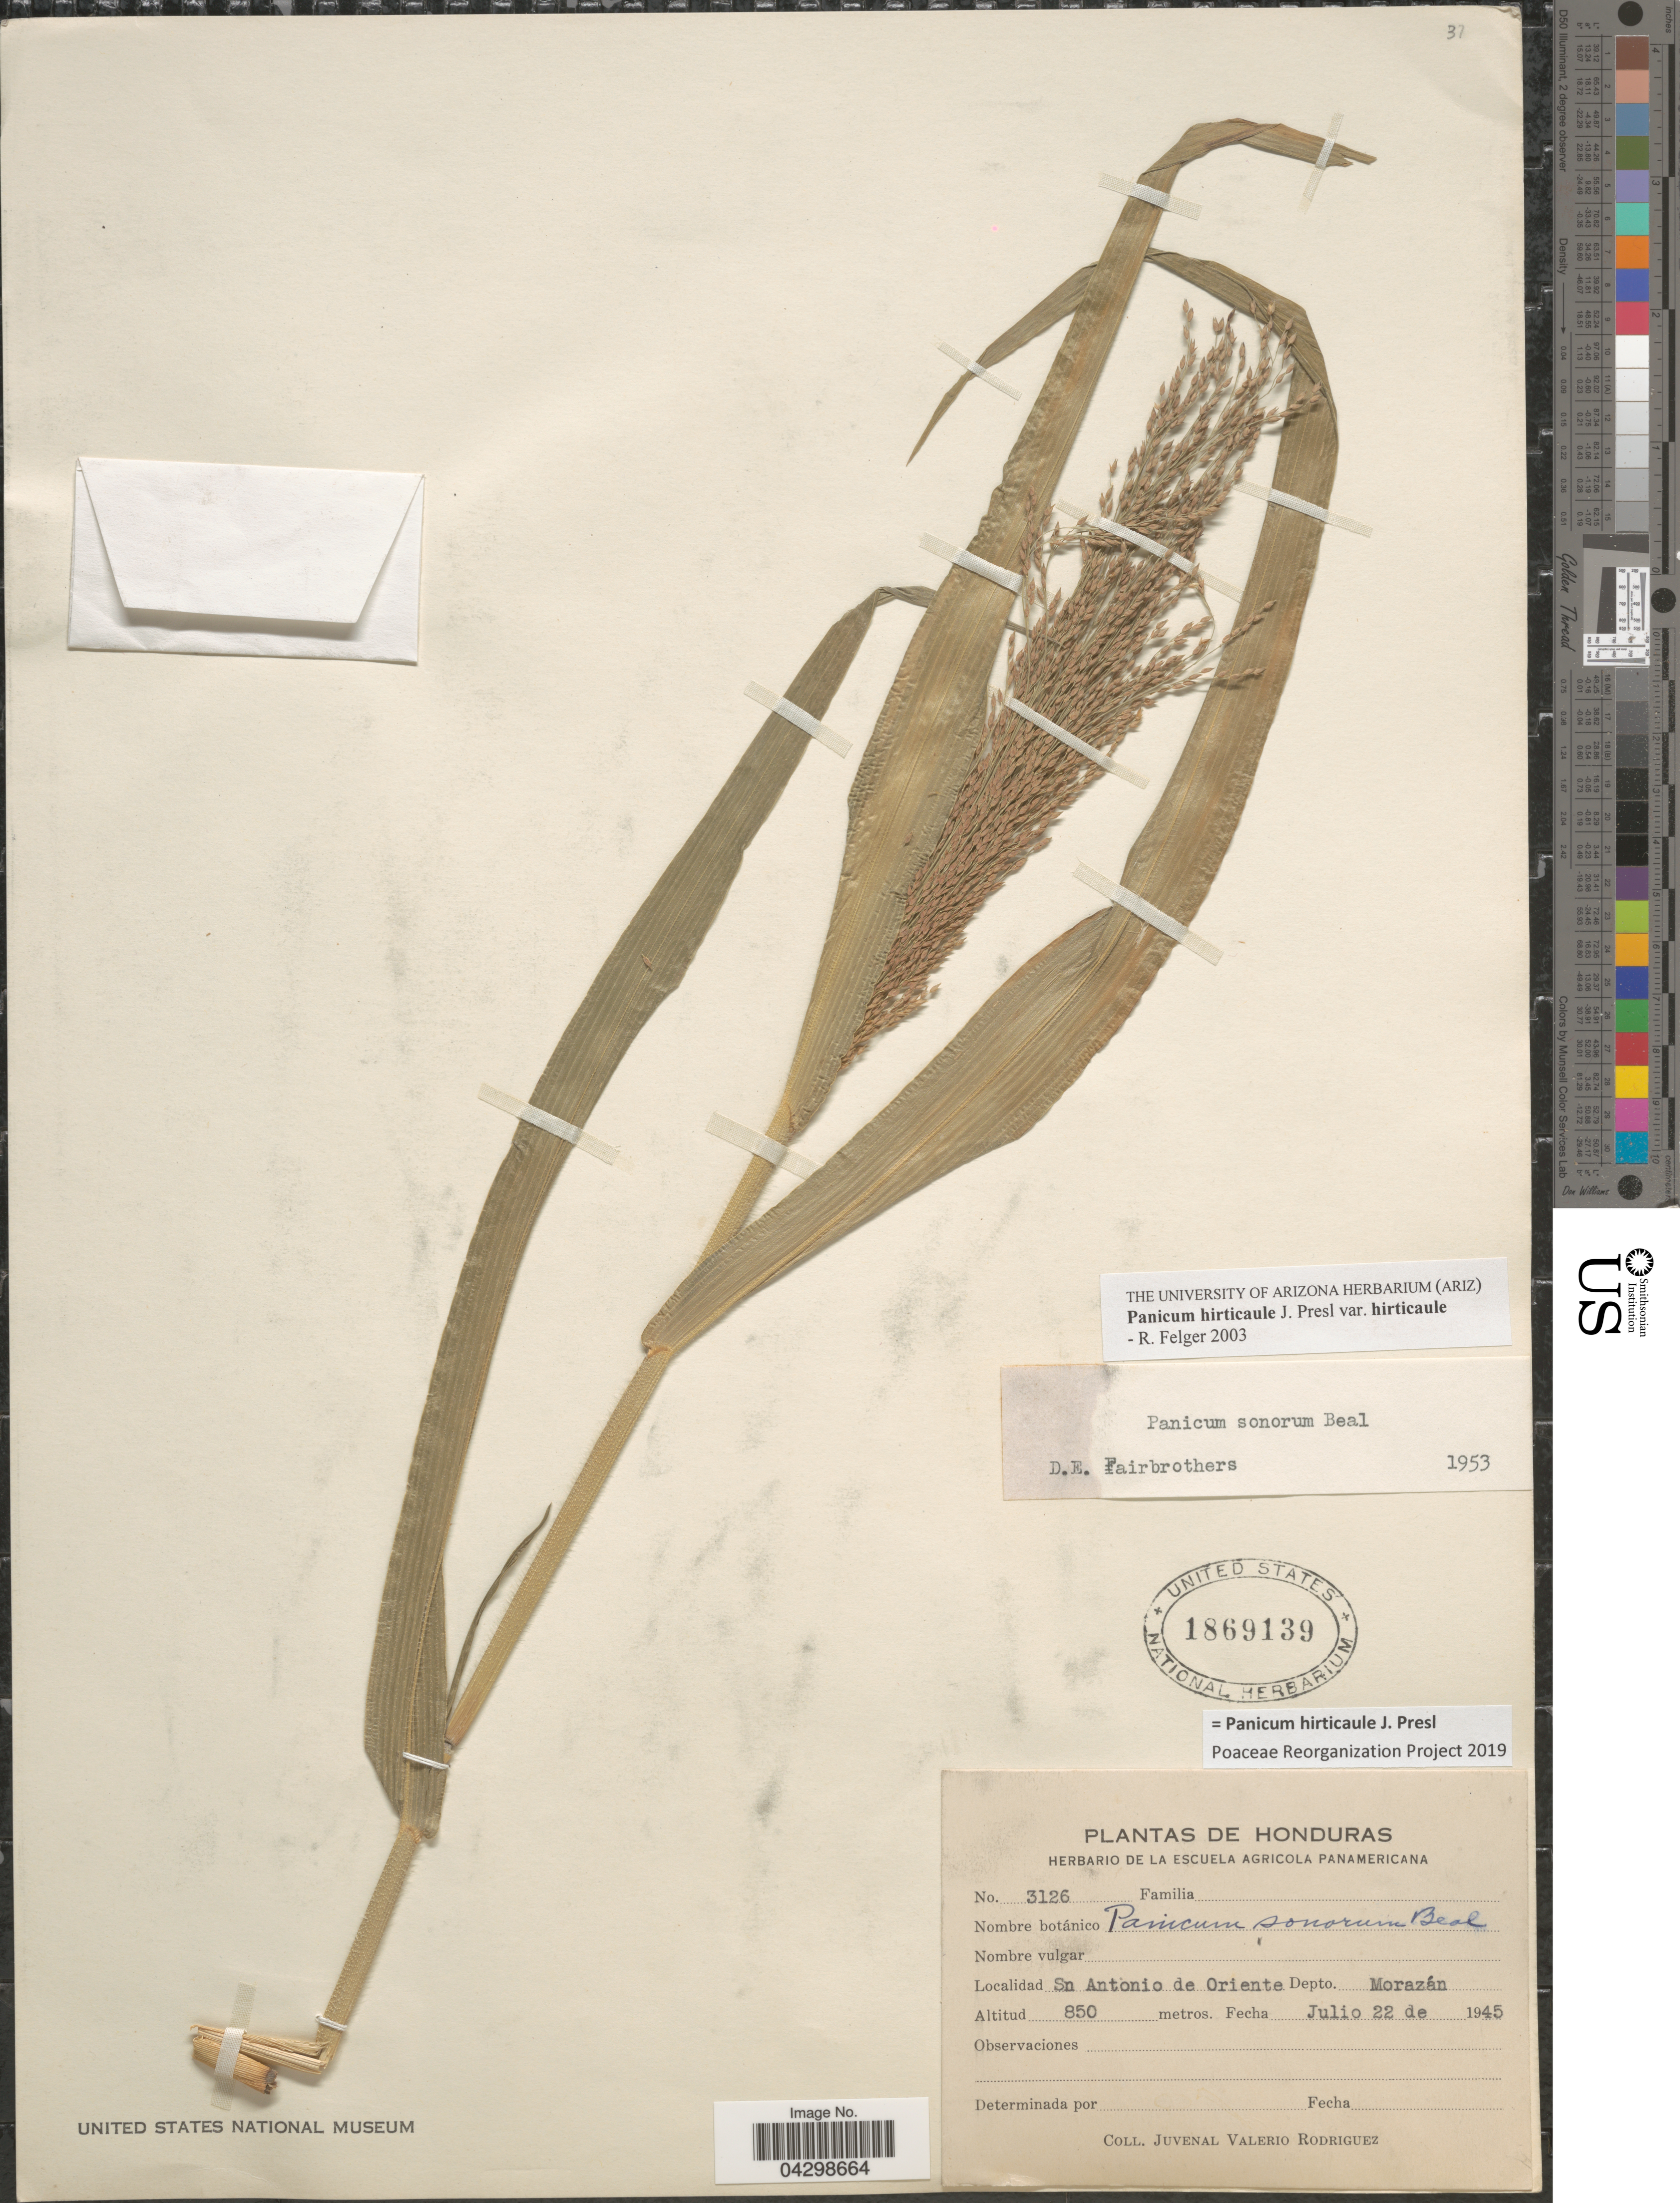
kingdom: Plantae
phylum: Tracheophyta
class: Liliopsida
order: Poales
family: Poaceae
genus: Panicum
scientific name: Panicum hirticaule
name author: J. Presl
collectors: J. Valerio R.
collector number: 3126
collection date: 1945-07-22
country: Honduras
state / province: Fco. Morazán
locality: Sn Antonio de Oriente. Depto. Morazán.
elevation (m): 850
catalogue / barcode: US 1869139